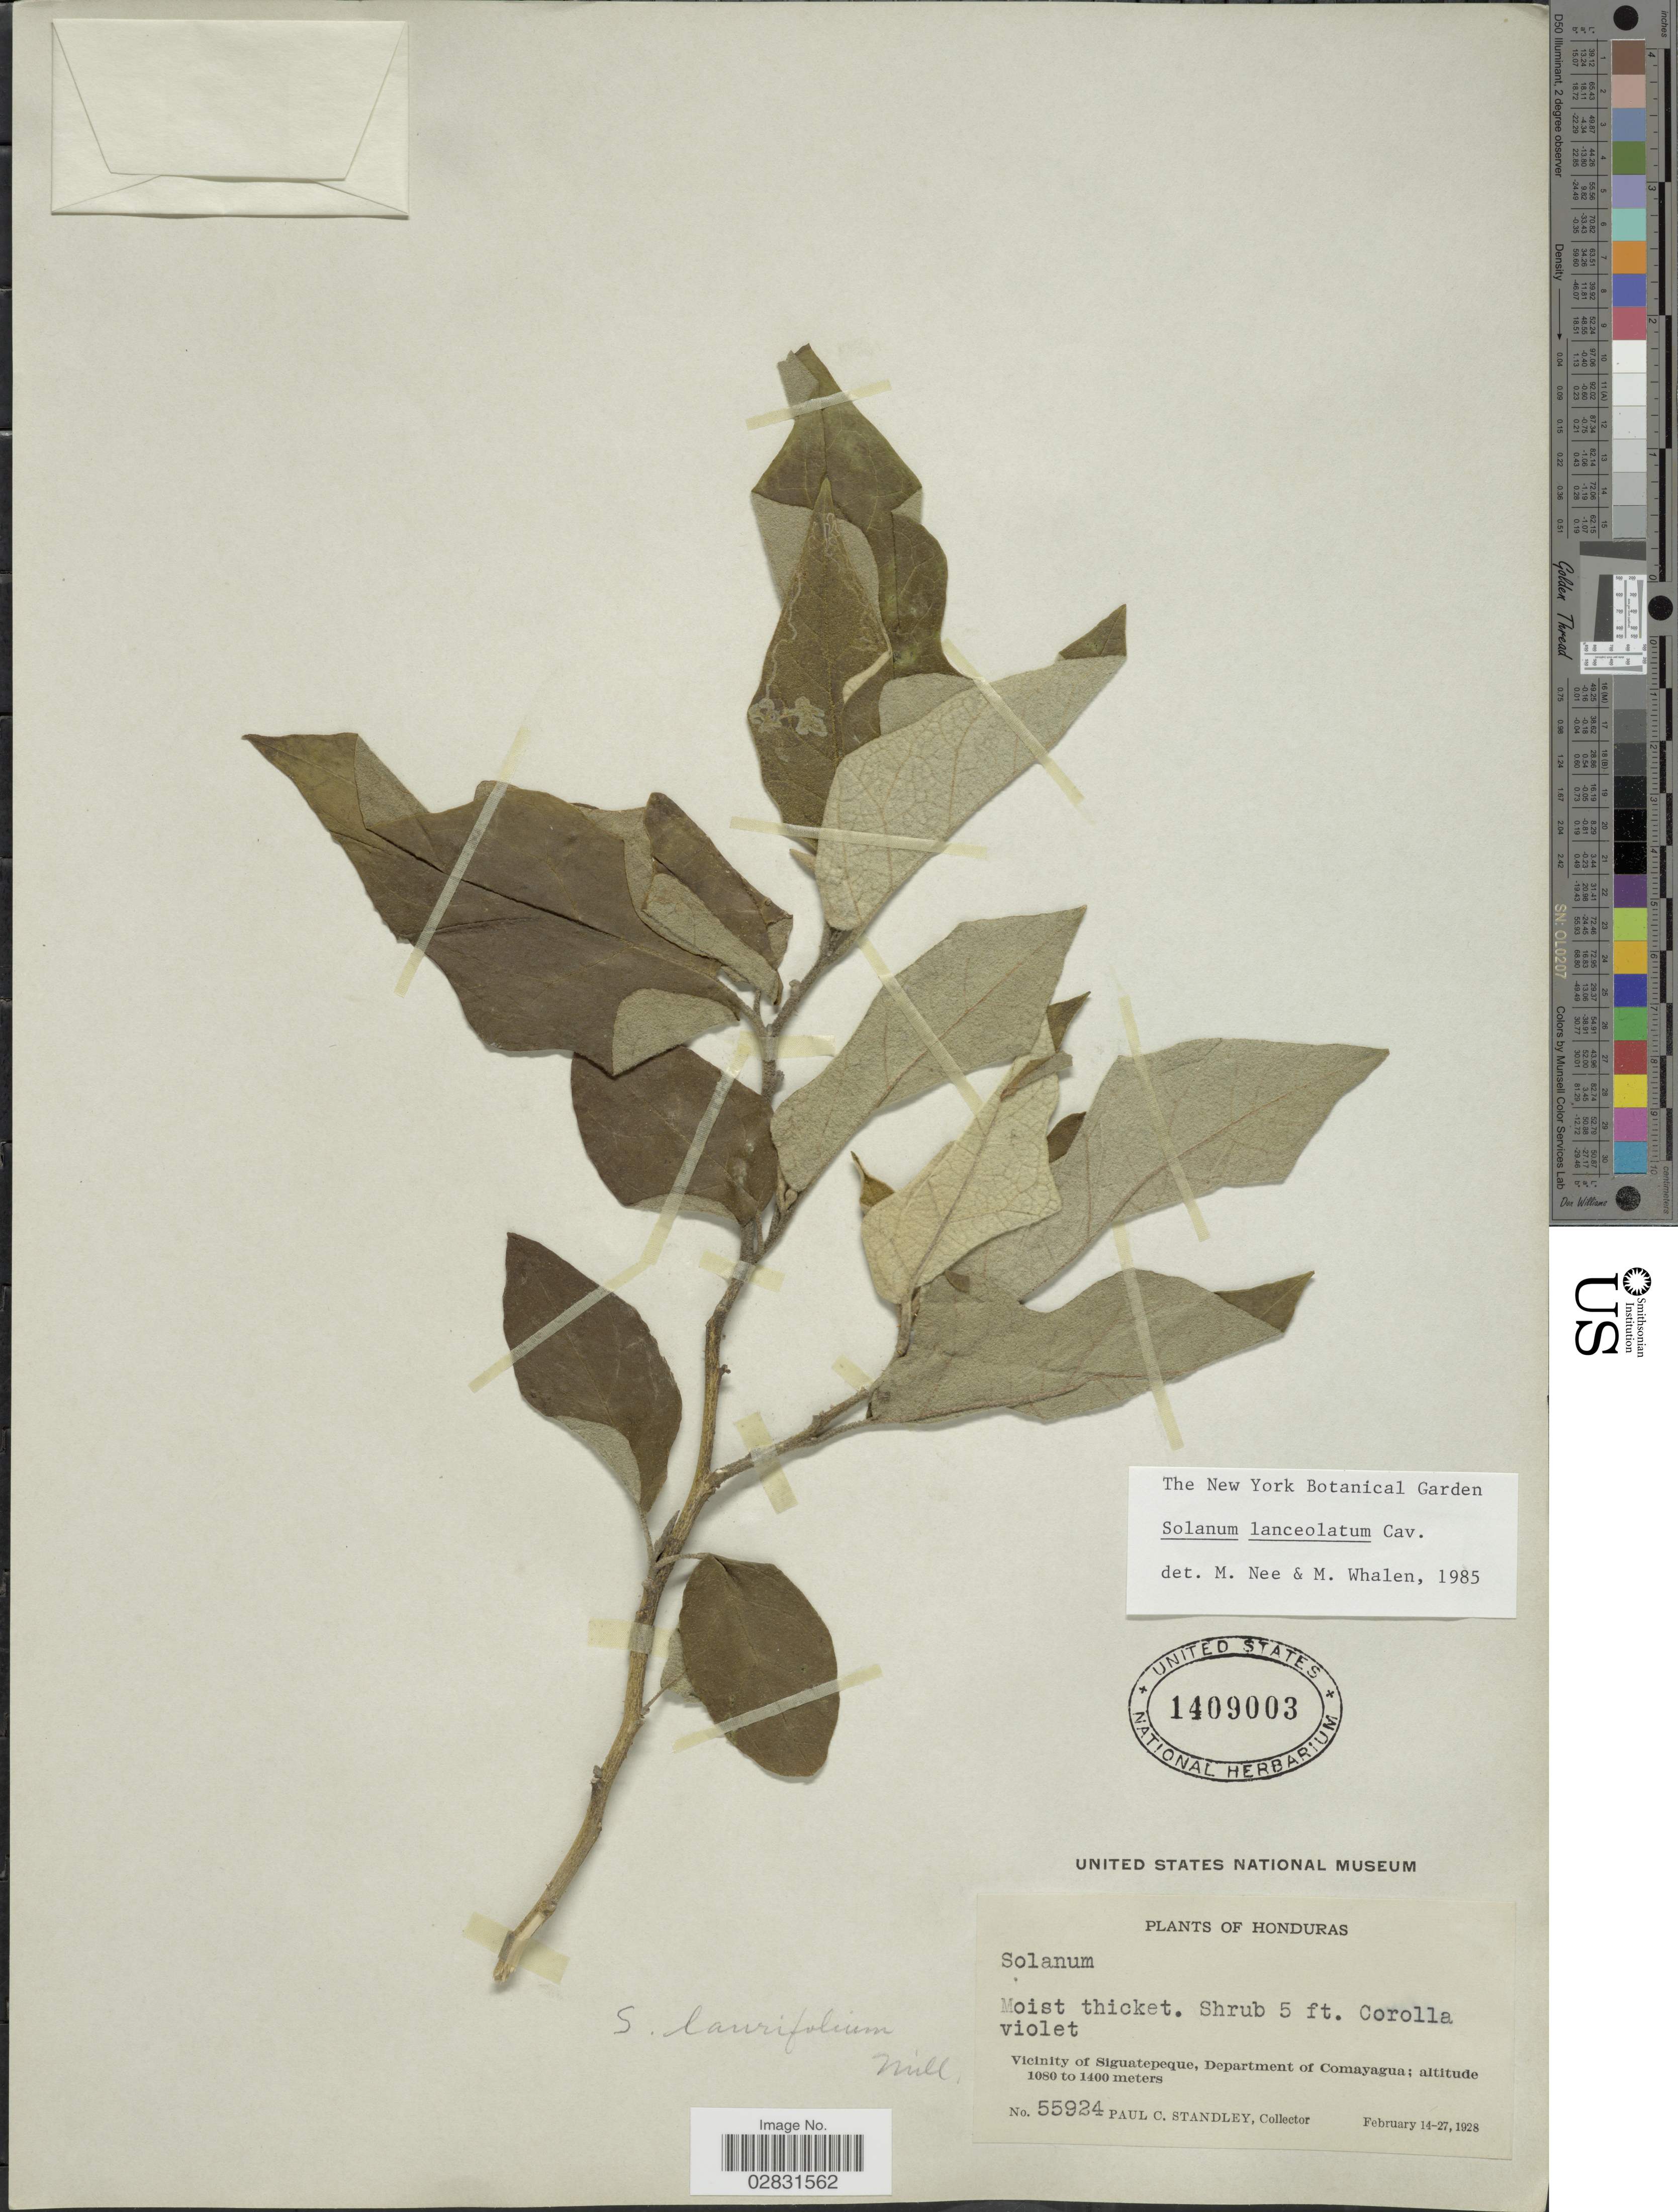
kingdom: Plantae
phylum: Tracheophyta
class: Magnoliopsida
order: Solanales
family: Solanaceae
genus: Solanum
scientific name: Solanum lanceolatum Berthault, nom. illeg.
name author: Berthault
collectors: P. C. Standley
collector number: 55924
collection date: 1928-02-14/1928-02-27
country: Honduras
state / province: Comayagua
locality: Vicinity of Siguatepeque, Department of Comayagua.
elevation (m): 1080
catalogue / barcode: US 1409003